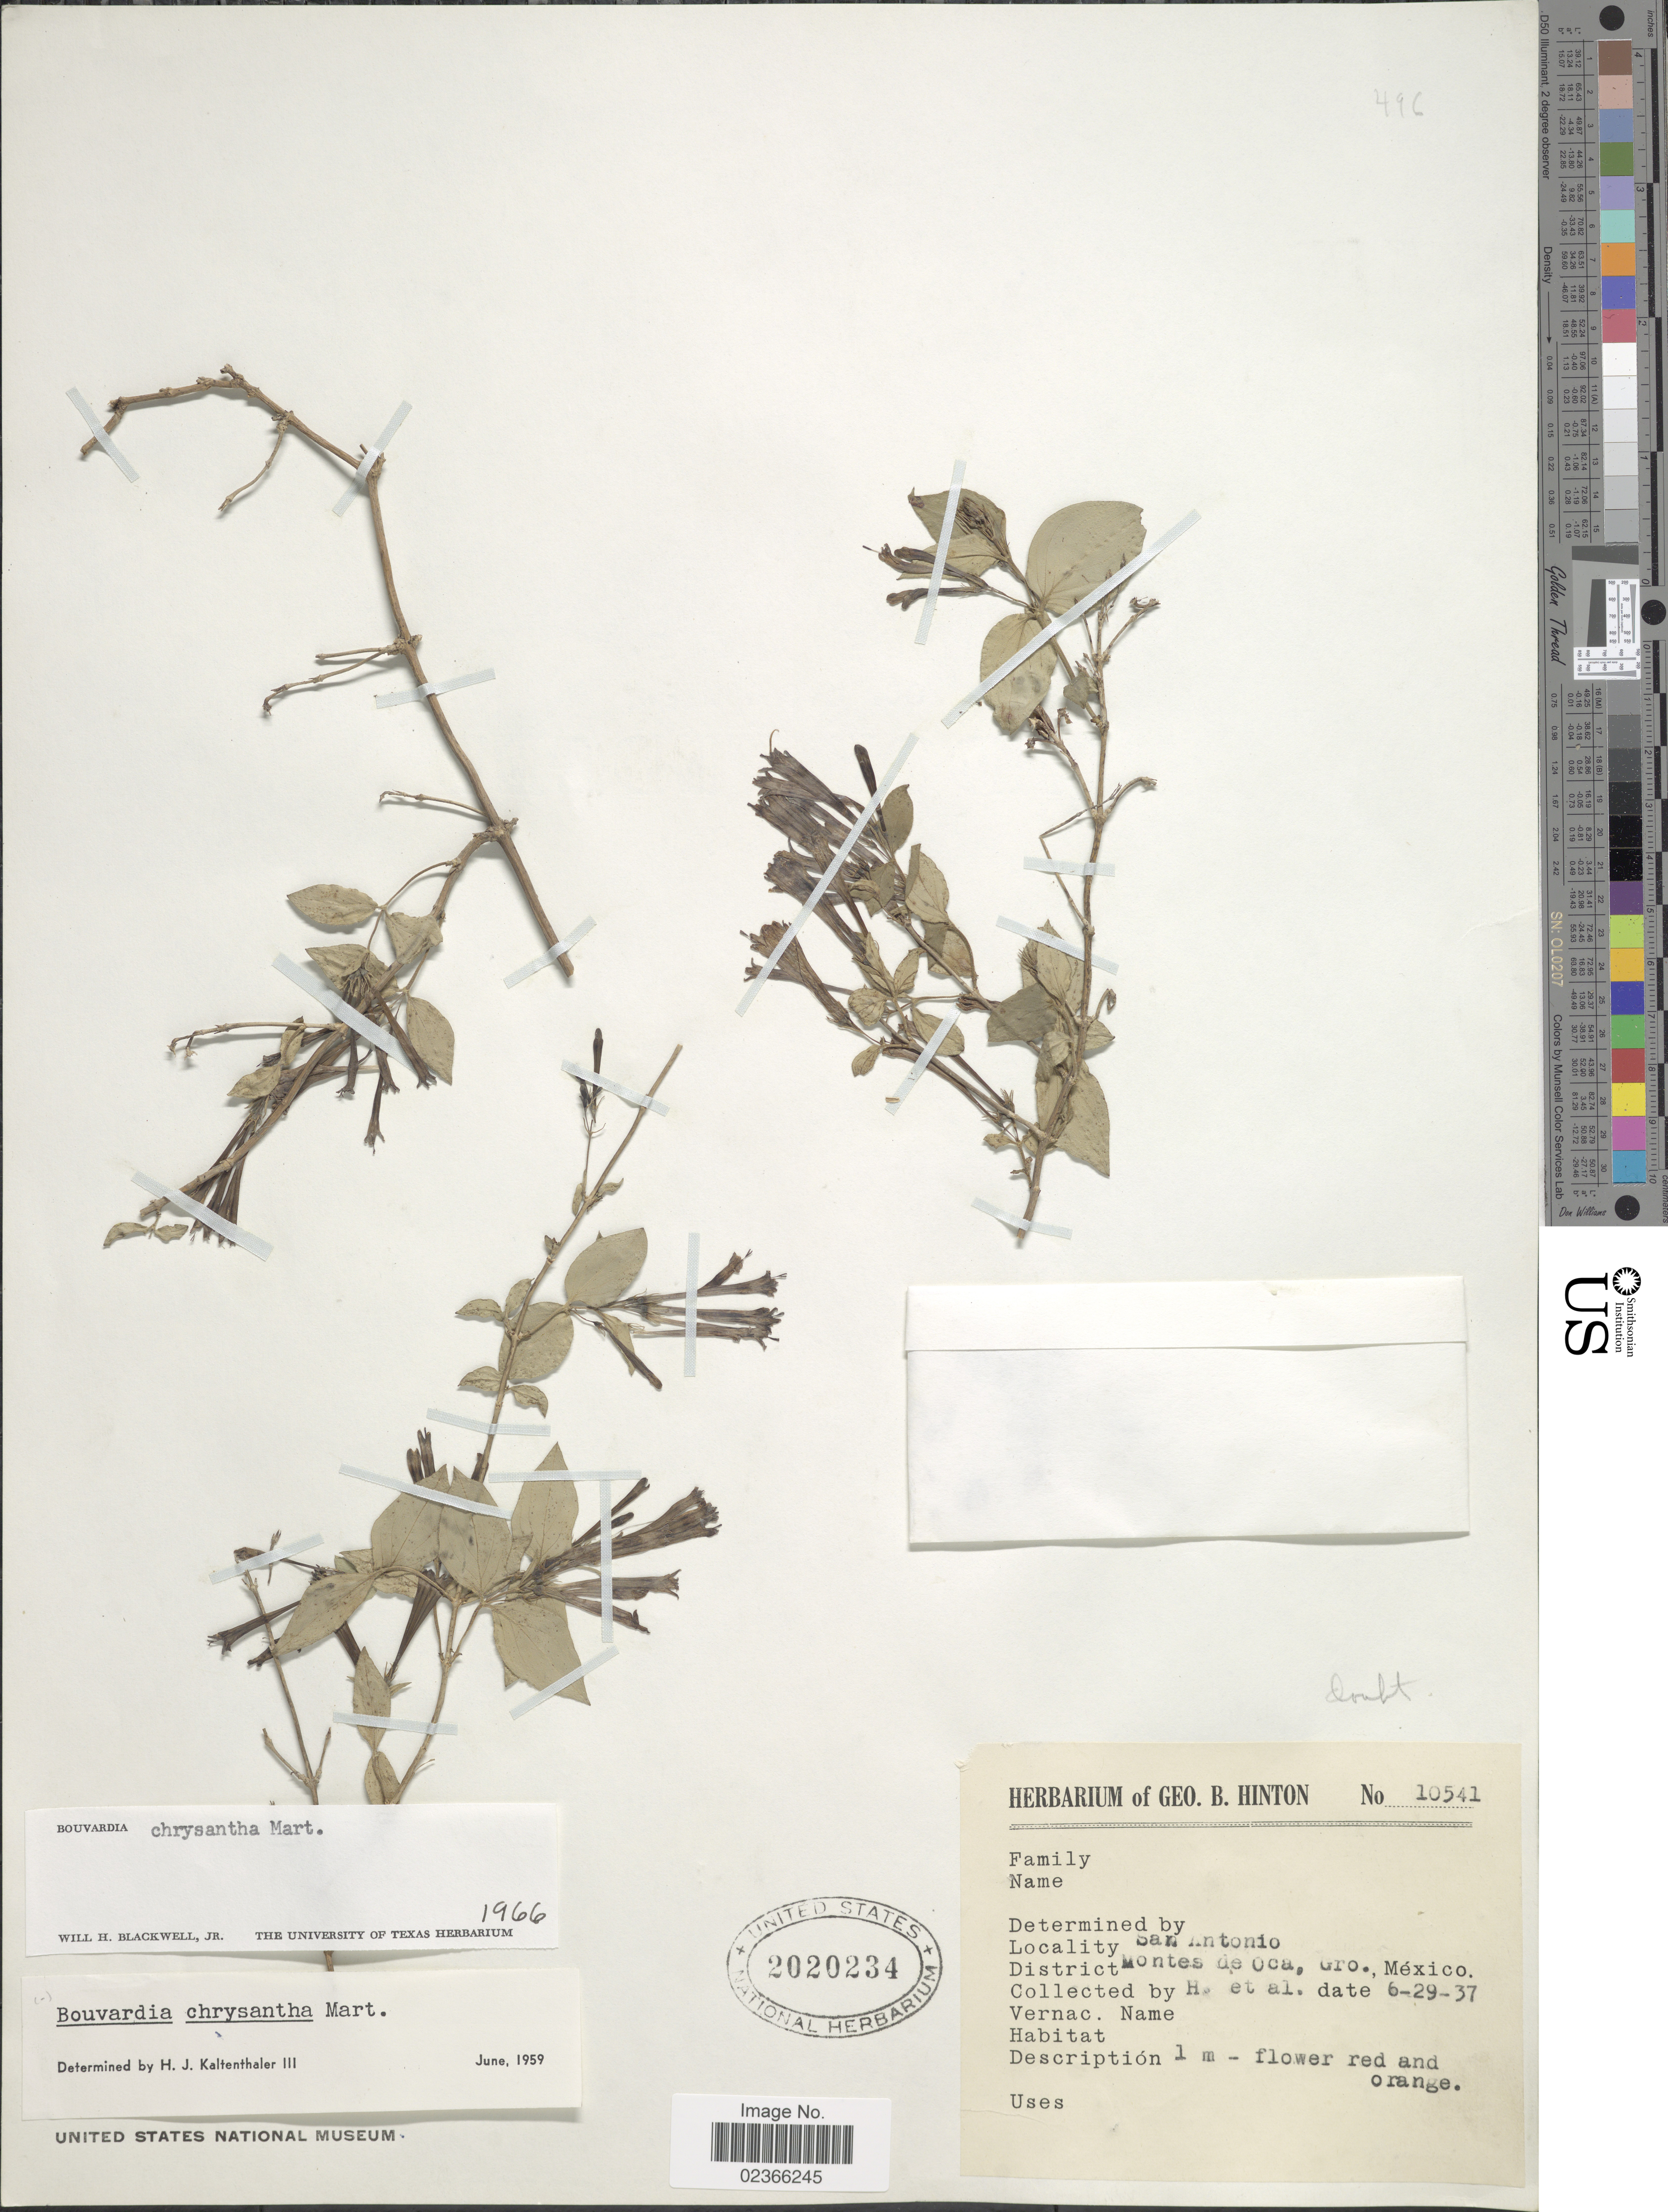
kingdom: Plantae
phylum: Tracheophyta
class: Magnoliopsida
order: Gentianales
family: Rubiaceae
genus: Bouvardia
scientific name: Bouvardia chrysantha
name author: Mart.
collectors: G. B. Hinton & et al.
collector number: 10541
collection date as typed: Transcribed d/m/y: 29/6/37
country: Mexico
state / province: Guerrero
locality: San Antonio. Montes de Oca, Gro. Mexico.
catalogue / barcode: US 2020234